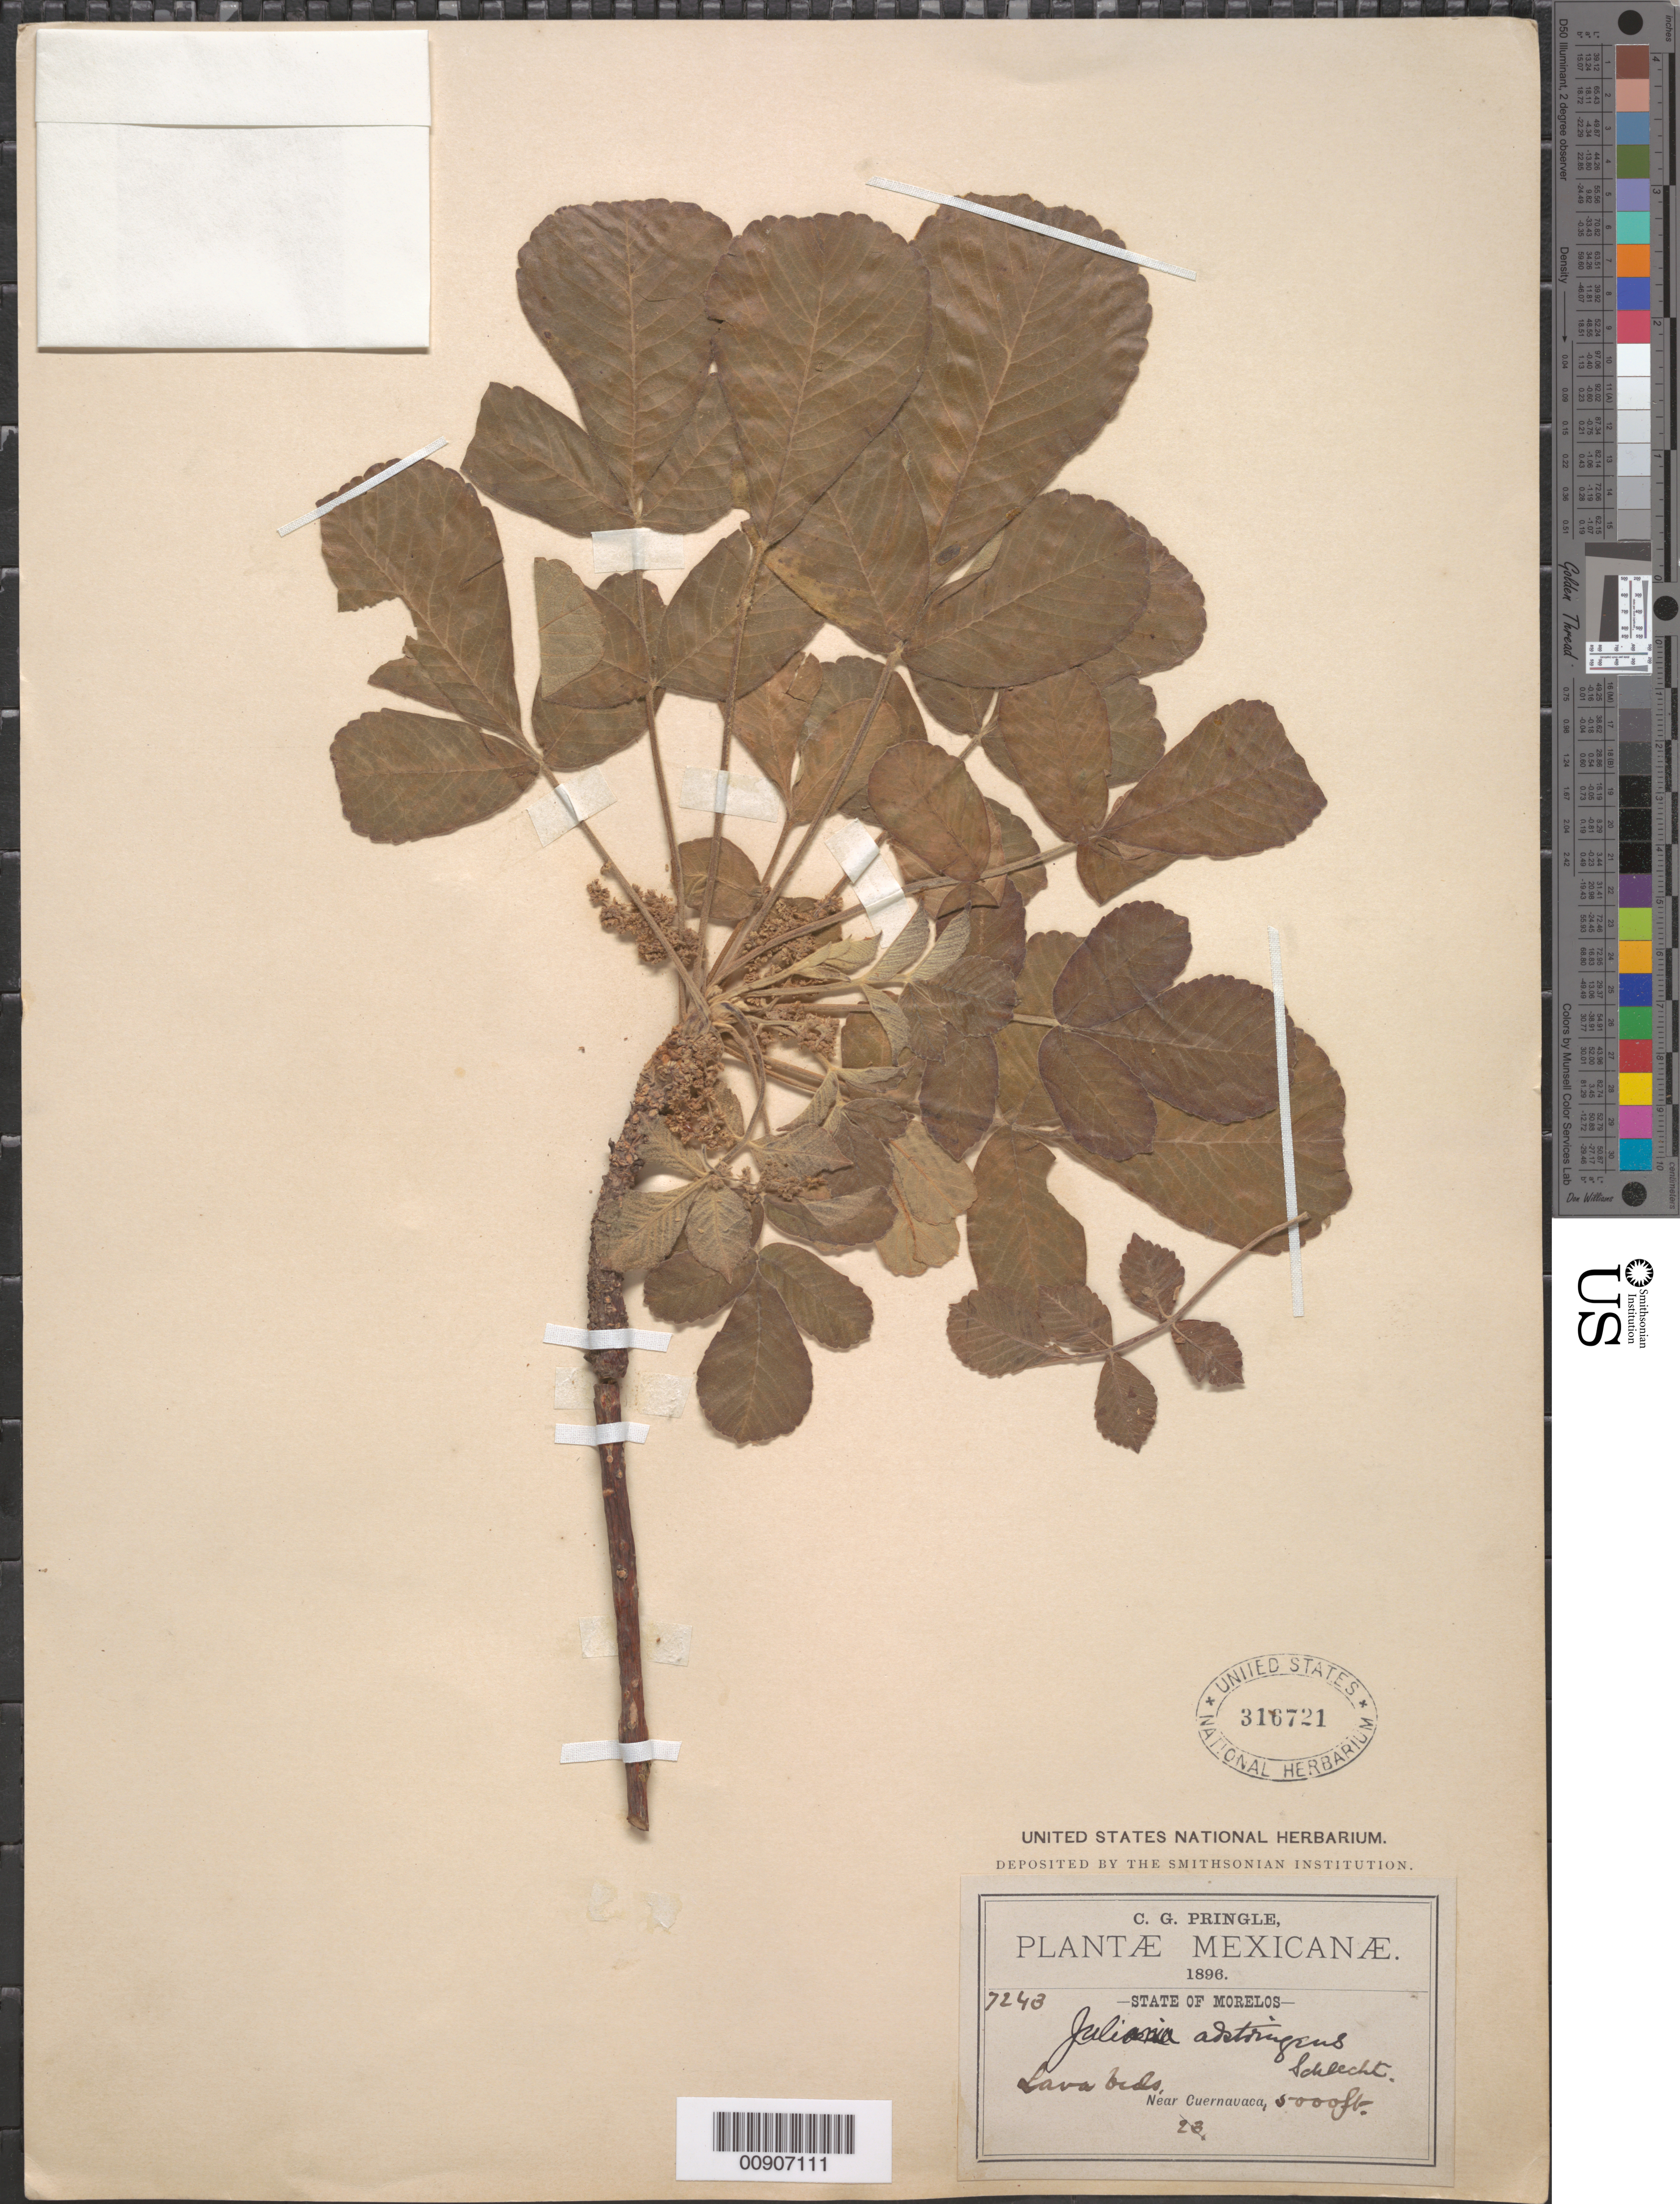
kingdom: Plantae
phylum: Tracheophyta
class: Magnoliopsida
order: Sapindales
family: Anacardiaceae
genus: Amphipterygium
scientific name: Amphipterygium adstringens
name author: (Schltdl.) Schiede ex Standl.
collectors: C. G. Pringle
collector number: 7243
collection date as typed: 1896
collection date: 1896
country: Mexico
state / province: Morelos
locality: Near Cuernavaca, Morelos.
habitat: Lava beds.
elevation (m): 1524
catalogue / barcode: US 316721